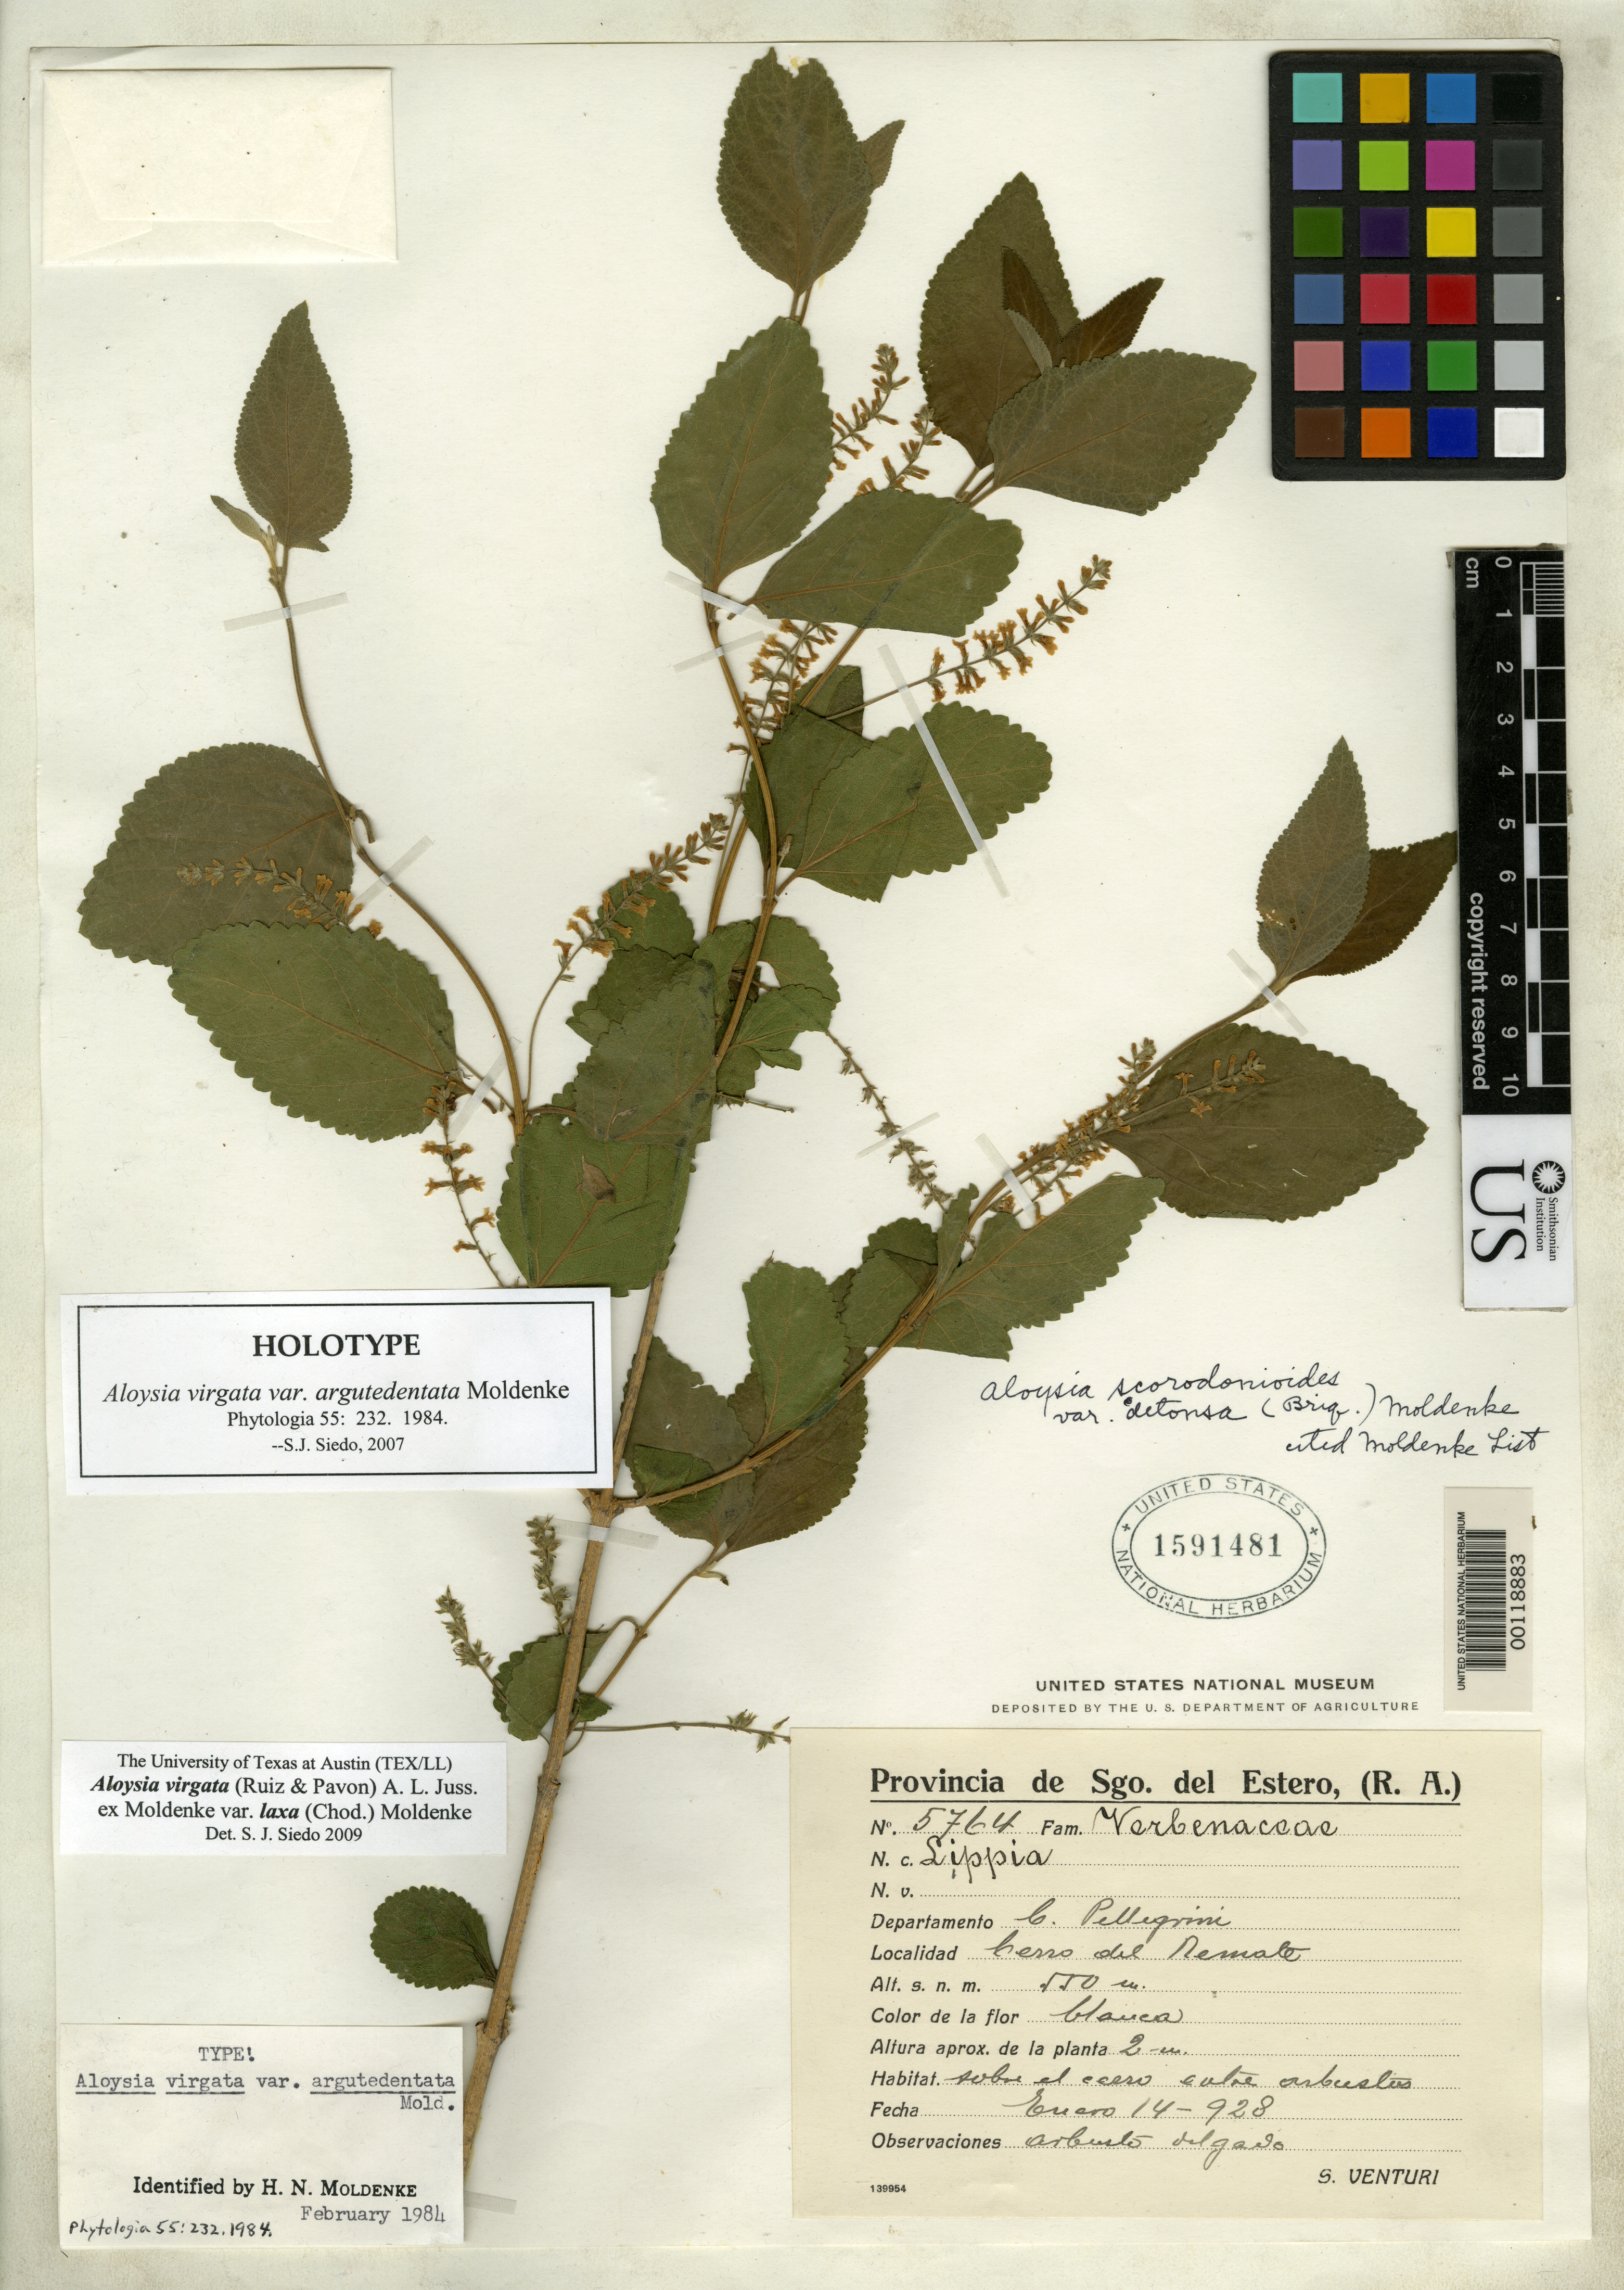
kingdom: Plantae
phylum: Tracheophyta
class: Magnoliopsida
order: Lamiales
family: Verbenaceae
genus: Aloysia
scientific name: Aloysia virgata var. argutedentata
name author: Moldenke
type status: Holotype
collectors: S. Venturi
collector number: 5764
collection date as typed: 14 Jan 1928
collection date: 1928-01-14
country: Argentina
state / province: Santiago del Estero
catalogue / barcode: US 1591481